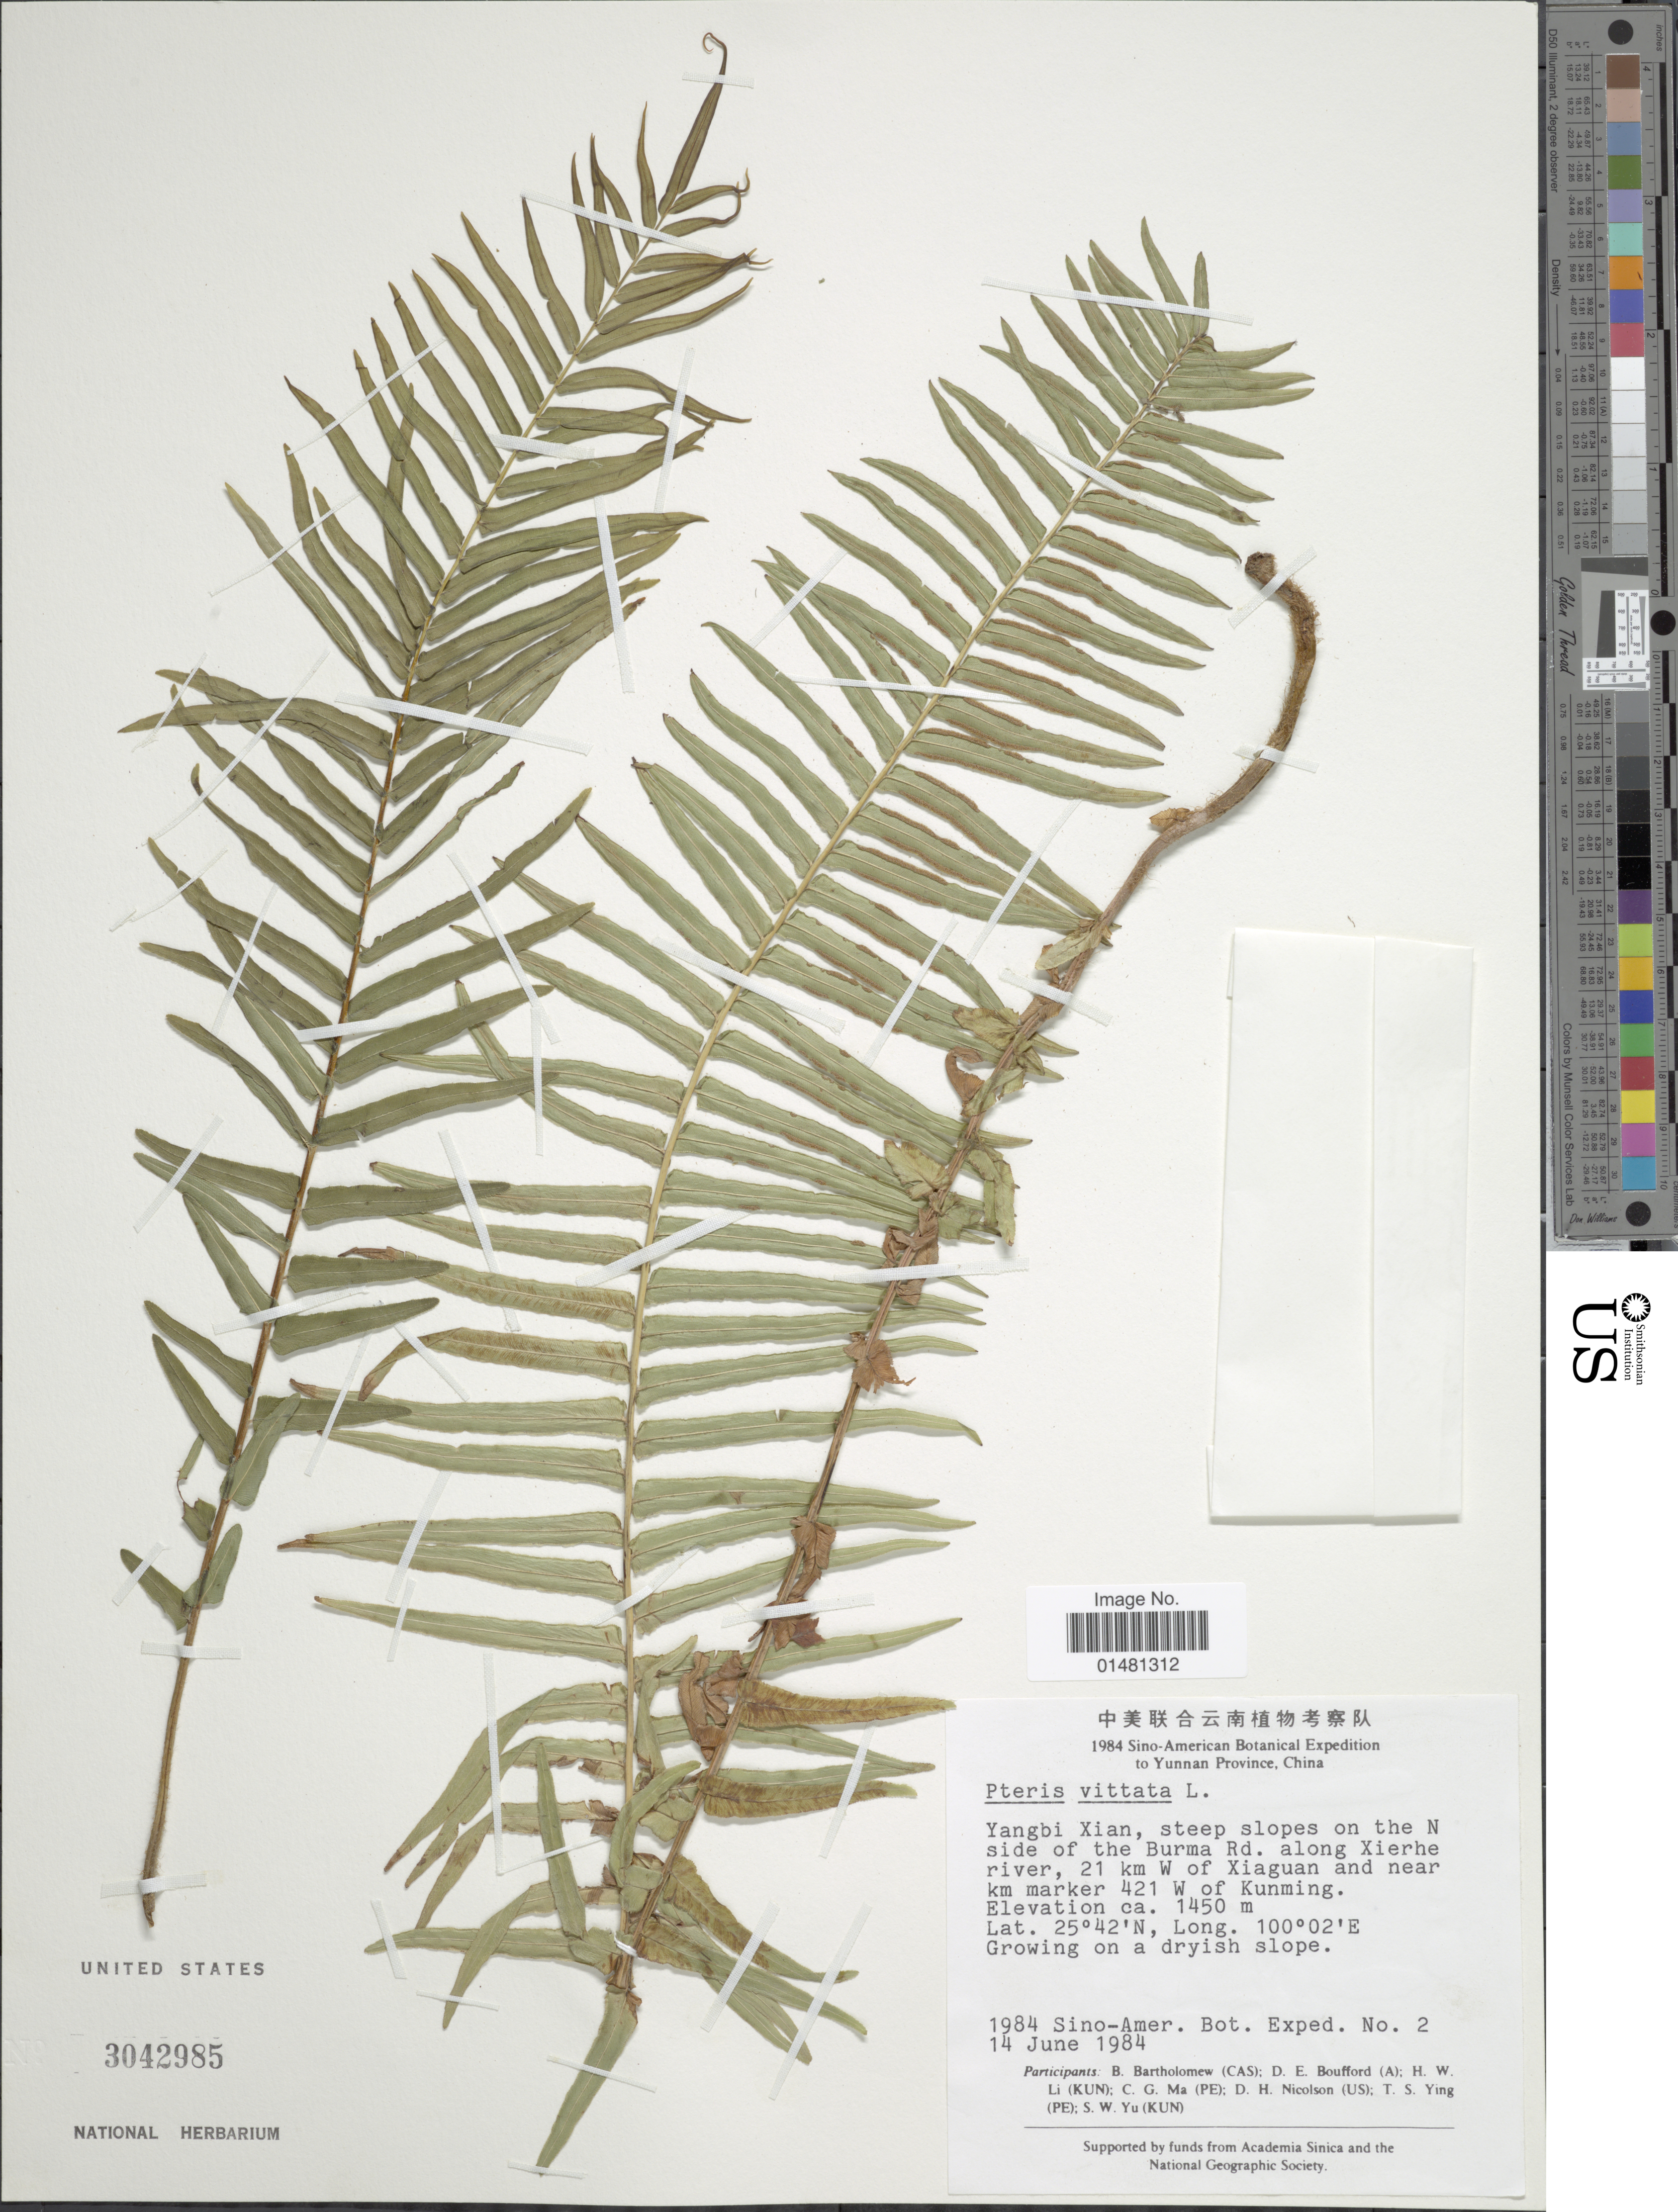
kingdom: Plantae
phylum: Tracheophyta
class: Polypodiopsida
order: Polypodiales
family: Pteridaceae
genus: Pteris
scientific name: Pteris vittata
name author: L.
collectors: Sino-Amer. Bot. Exped. 1984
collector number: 2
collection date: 1984-06-14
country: China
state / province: Yunnan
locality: Yangbi Xian, steep slopes on the N side of the Burma Rd. along Xierhe river, 21 km W of Xiaguan and near km marker 421 W of Kunming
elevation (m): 1450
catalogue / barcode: US 3042985